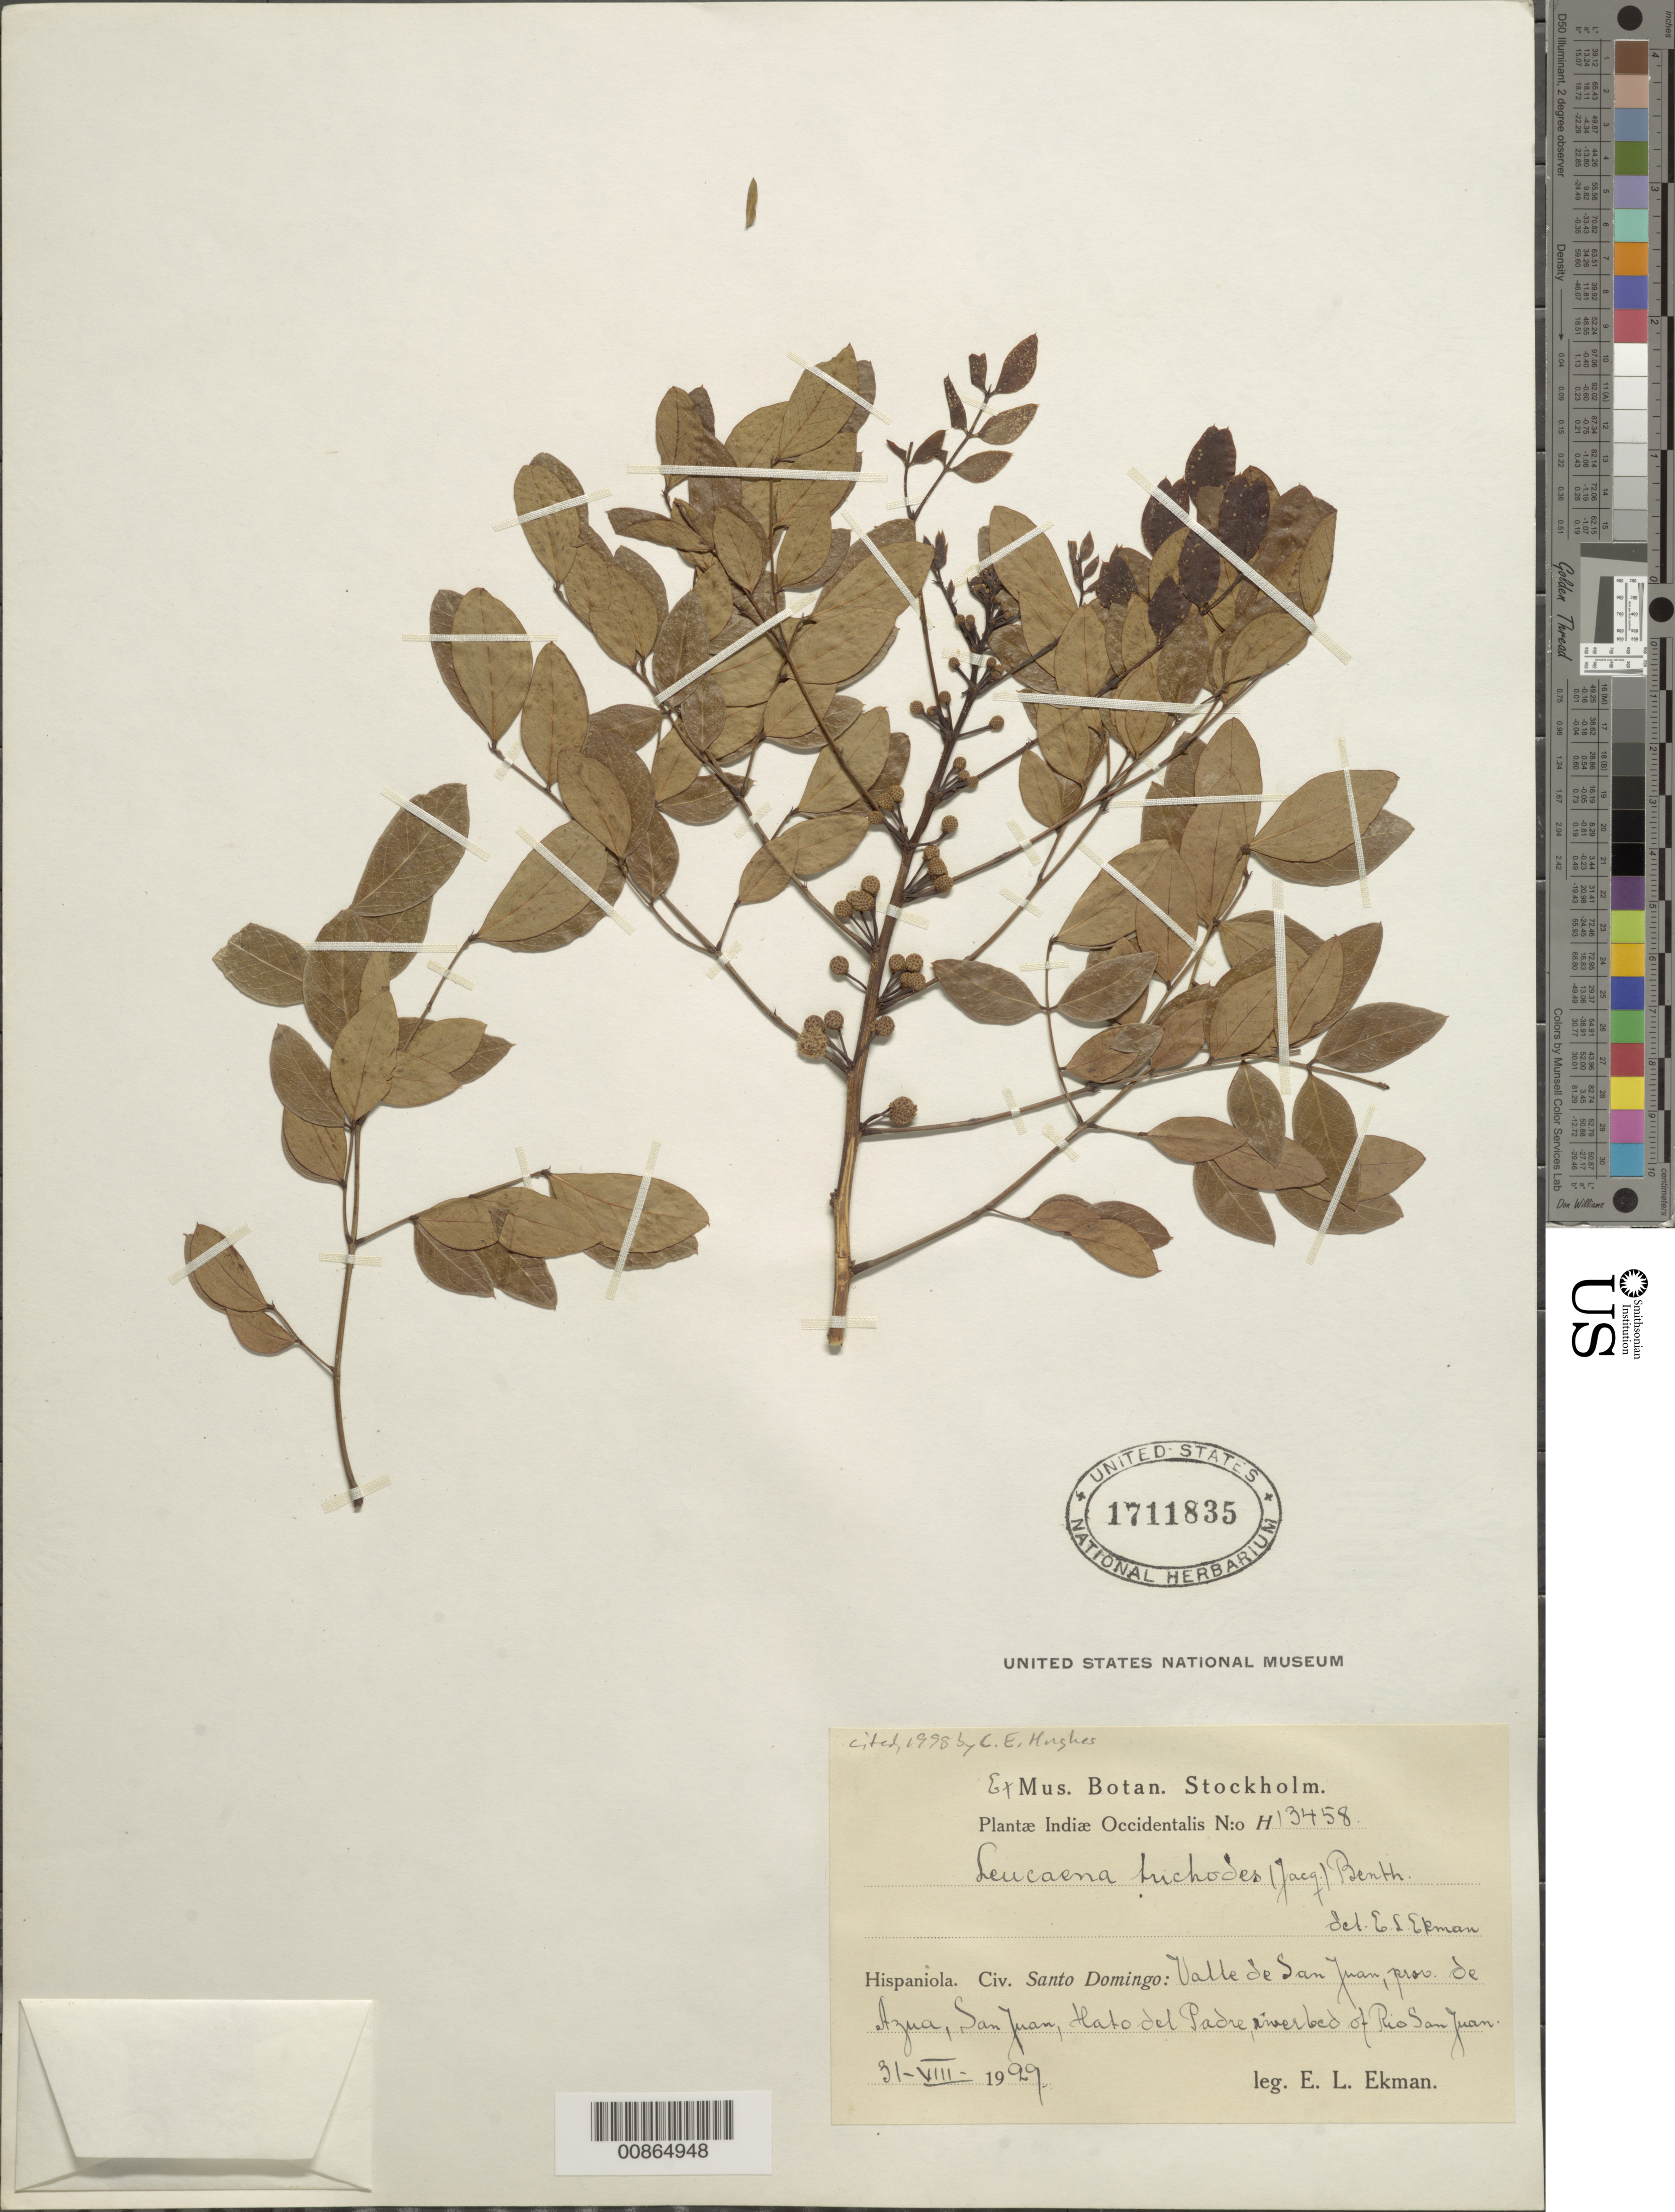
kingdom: Plantae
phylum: Tracheophyta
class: Magnoliopsida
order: Fabales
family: Fabaceae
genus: Leucaena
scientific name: Leucaena trichodes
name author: (Jacq.) Benth.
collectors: E. L. Ekman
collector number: H 13458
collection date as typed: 31 Aug 1929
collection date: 1929-08-31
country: Dominican Republic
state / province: Azua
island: Hispaniola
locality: Valle de San Juan, San Juan, Hato del Padre, riverbed of Río San Juan.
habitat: Riverbed.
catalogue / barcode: US 1711835